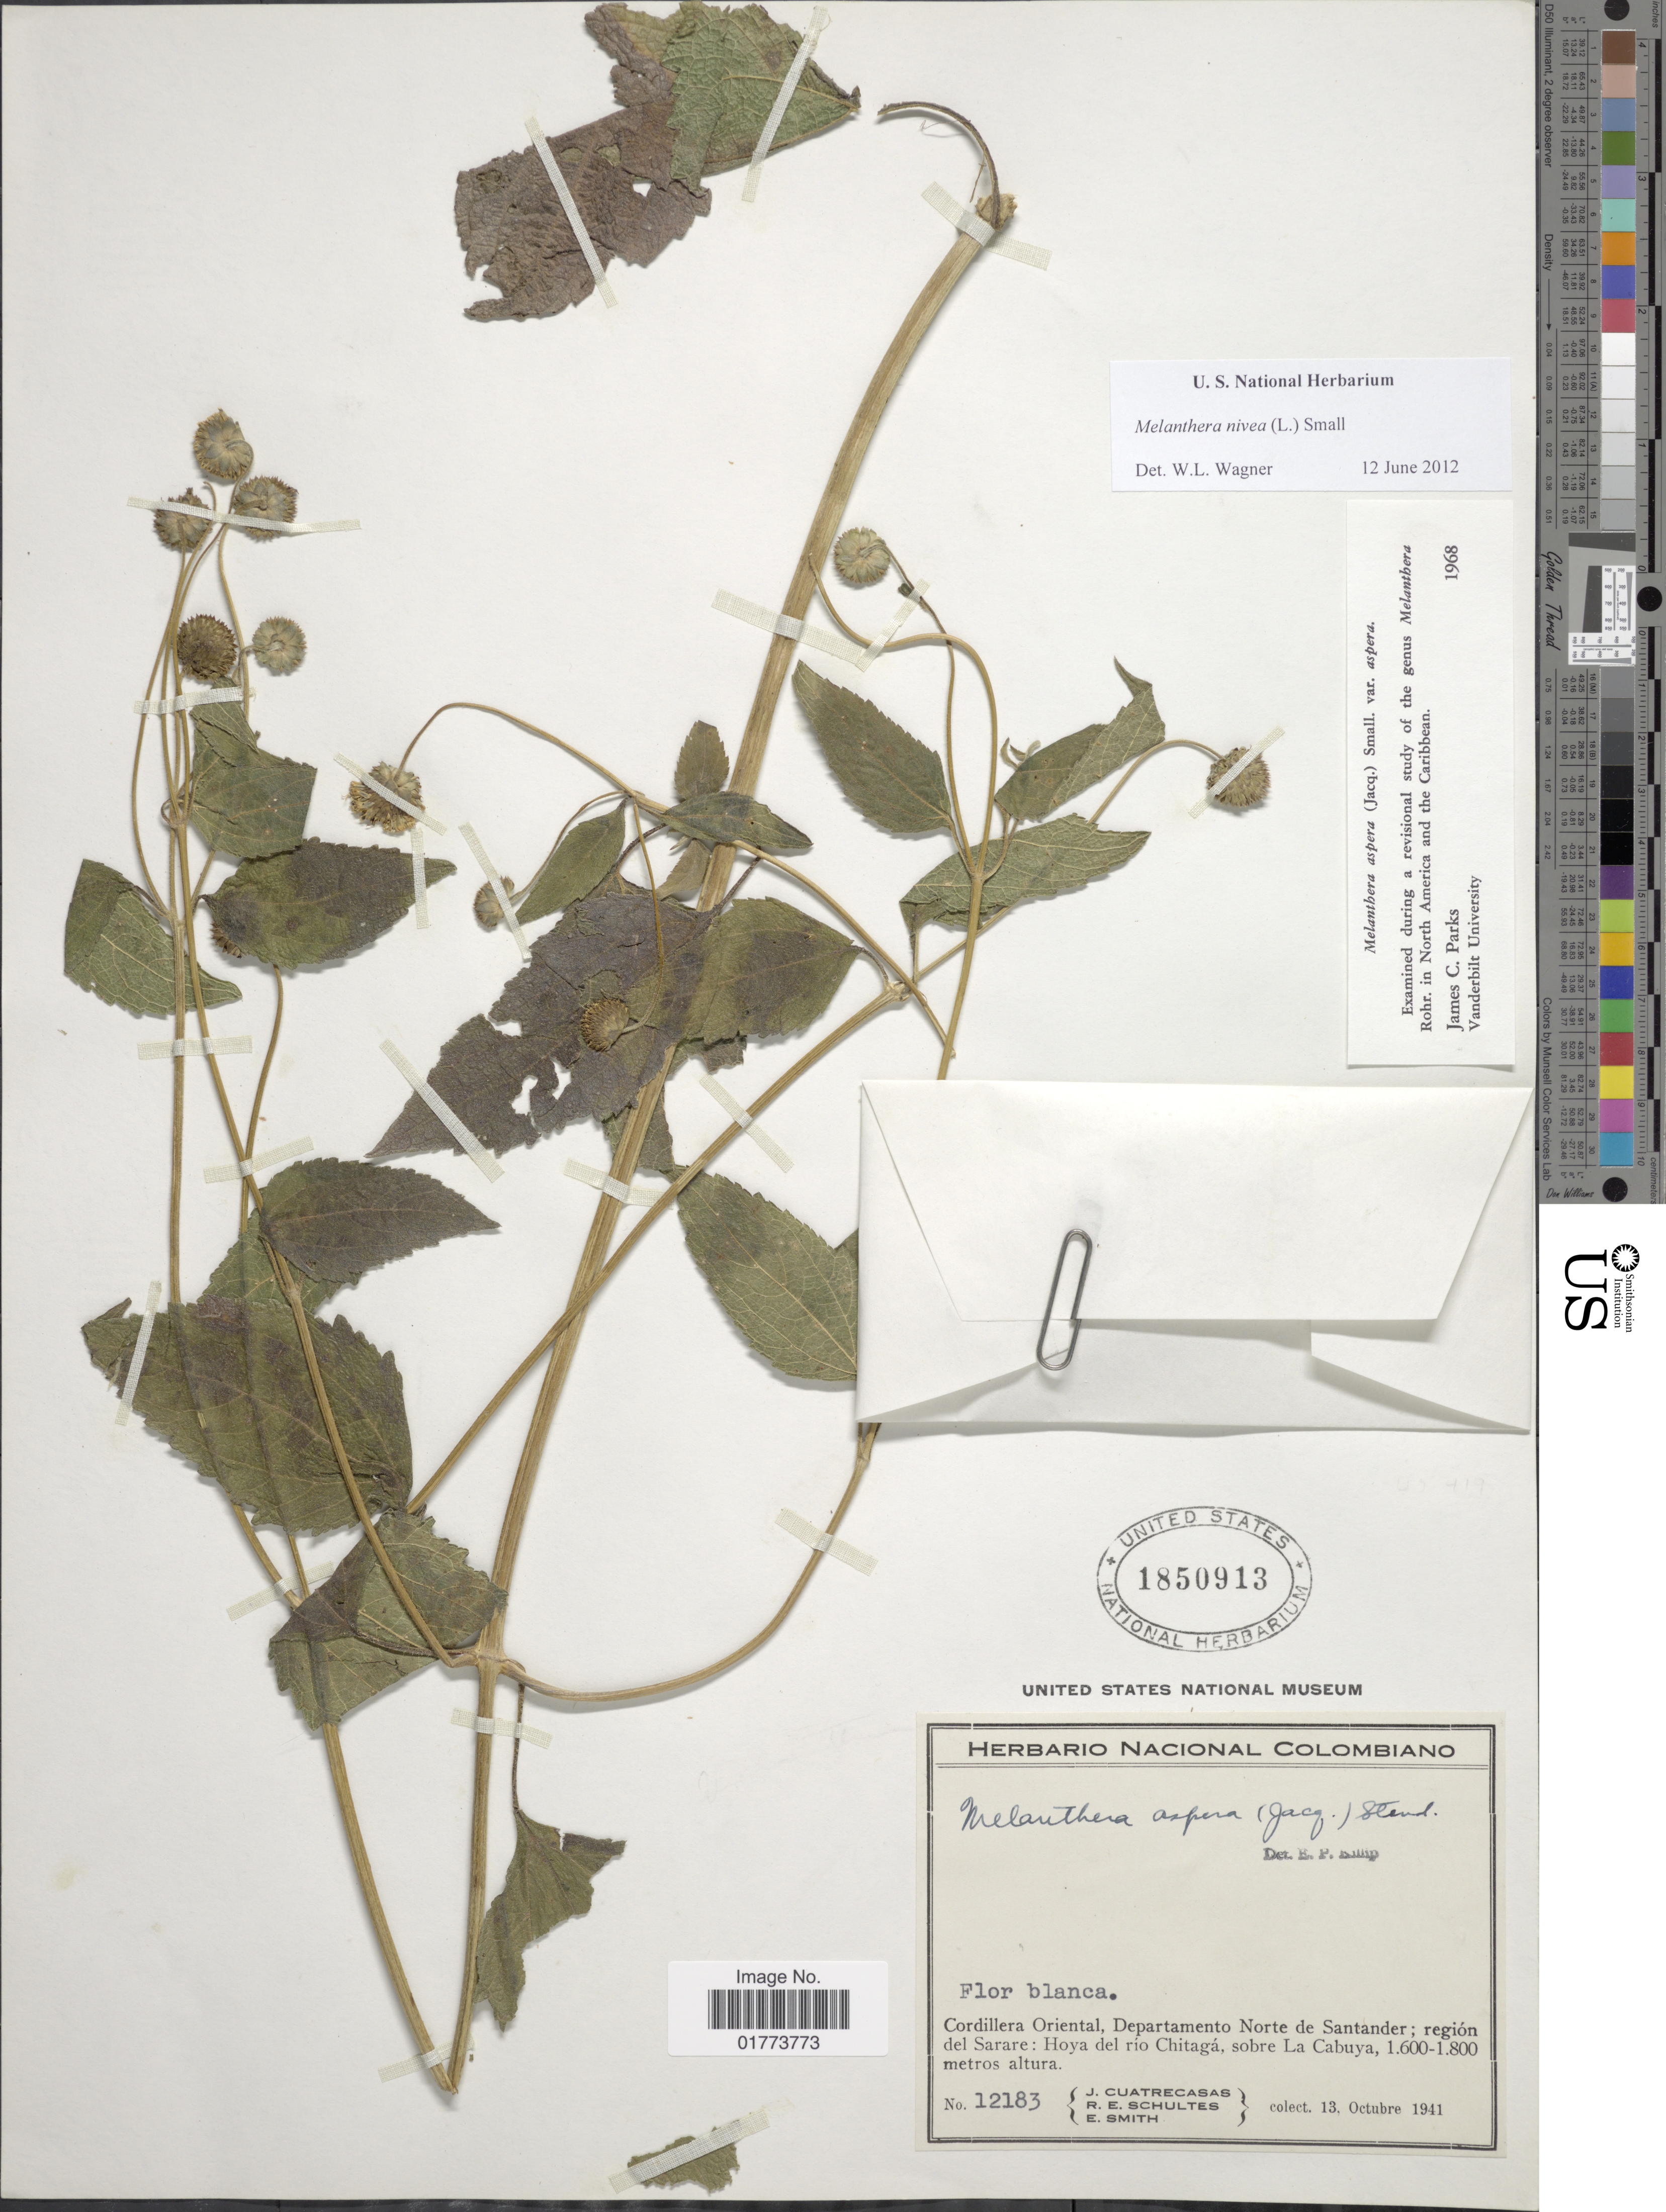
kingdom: Plantae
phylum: Tracheophyta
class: Magnoliopsida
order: Asterales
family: Asteraceae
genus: Melanthera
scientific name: Melanthera nivea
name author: (L.) Small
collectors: J. Cuatrecasas, R. E. Schultes & C. E. Smith Jr.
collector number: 1283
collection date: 1941-10-13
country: Colombia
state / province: Norte de Santander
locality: Cordillera Oriental, Departamento Norte de Santander; region del Sarare: Hoya del rio Chitaga, sobre La Cabuya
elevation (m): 1600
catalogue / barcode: US 1850913